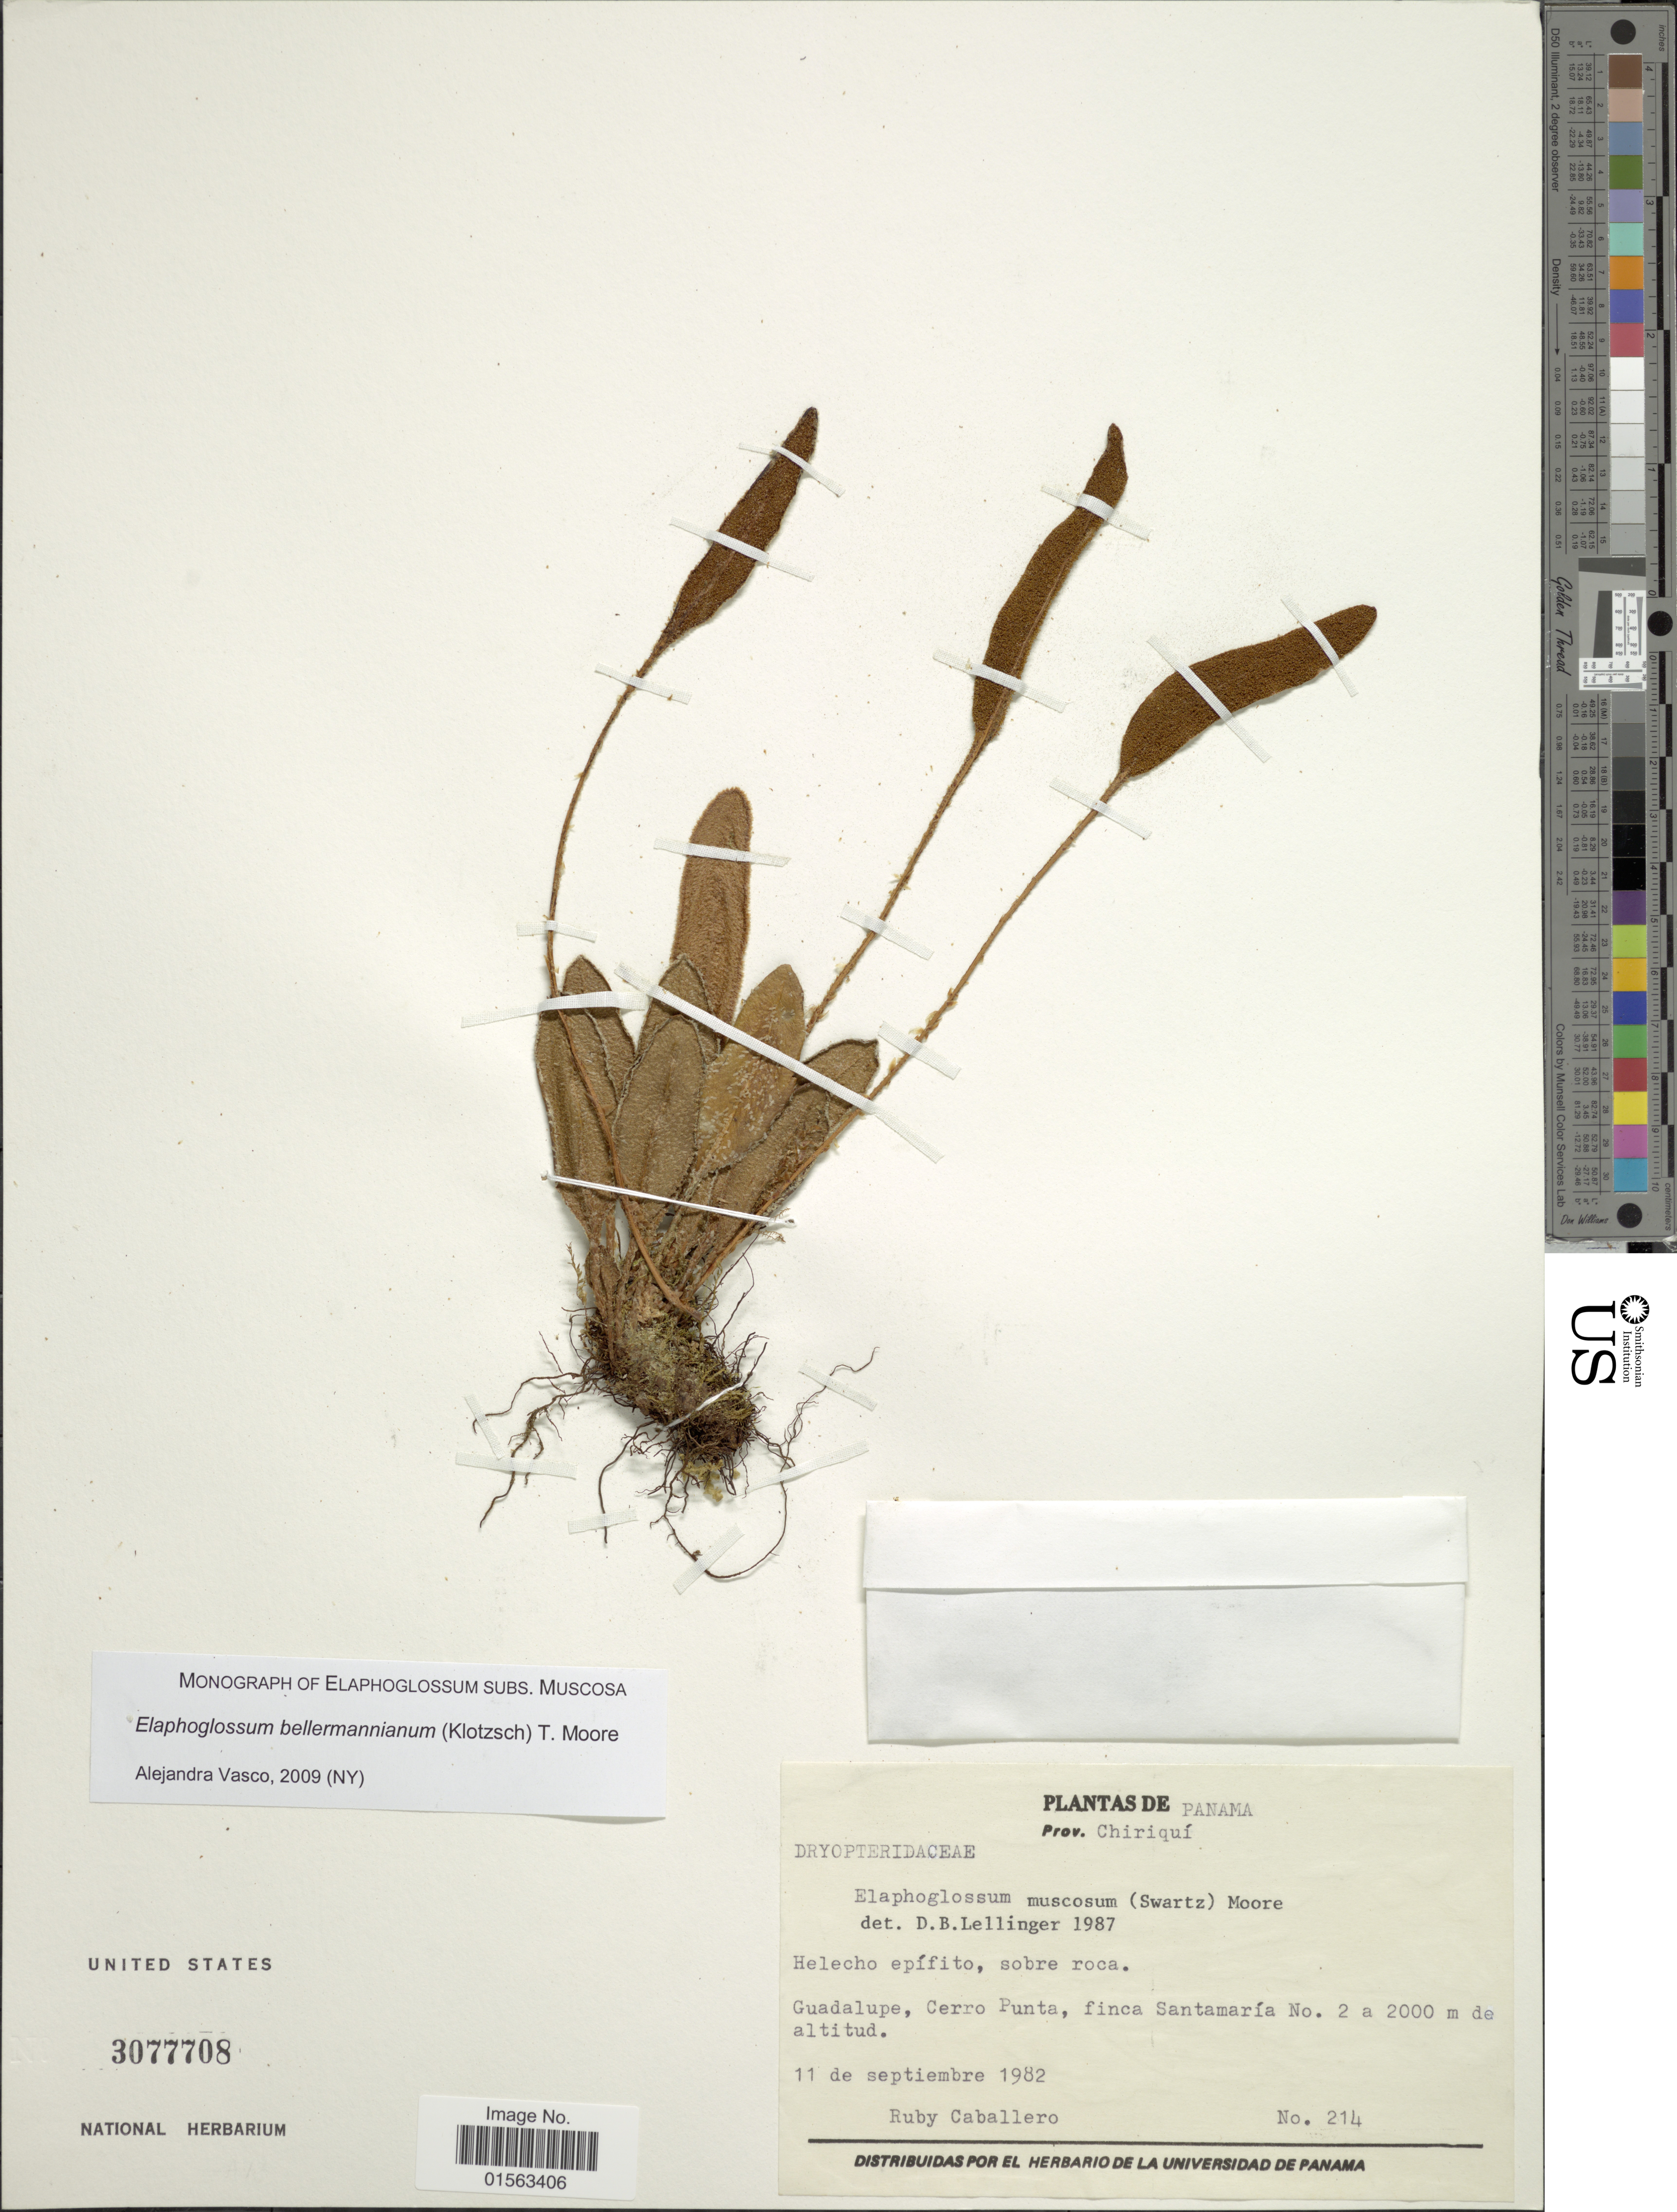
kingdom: Plantae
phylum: Tracheophyta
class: Polypodiopsida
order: Polypodiales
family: Dryopteridaceae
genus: Elaphoglossum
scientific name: Elaphoglossum bellermannianum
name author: (Klotzsch) T. Moore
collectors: R. Caballero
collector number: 214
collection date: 1982-09-11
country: Panama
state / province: Chiriqui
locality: Prov. Chiriqui, Guadalupe, Cerro Punta, finca Santamaria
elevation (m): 2000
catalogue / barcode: US 3077708